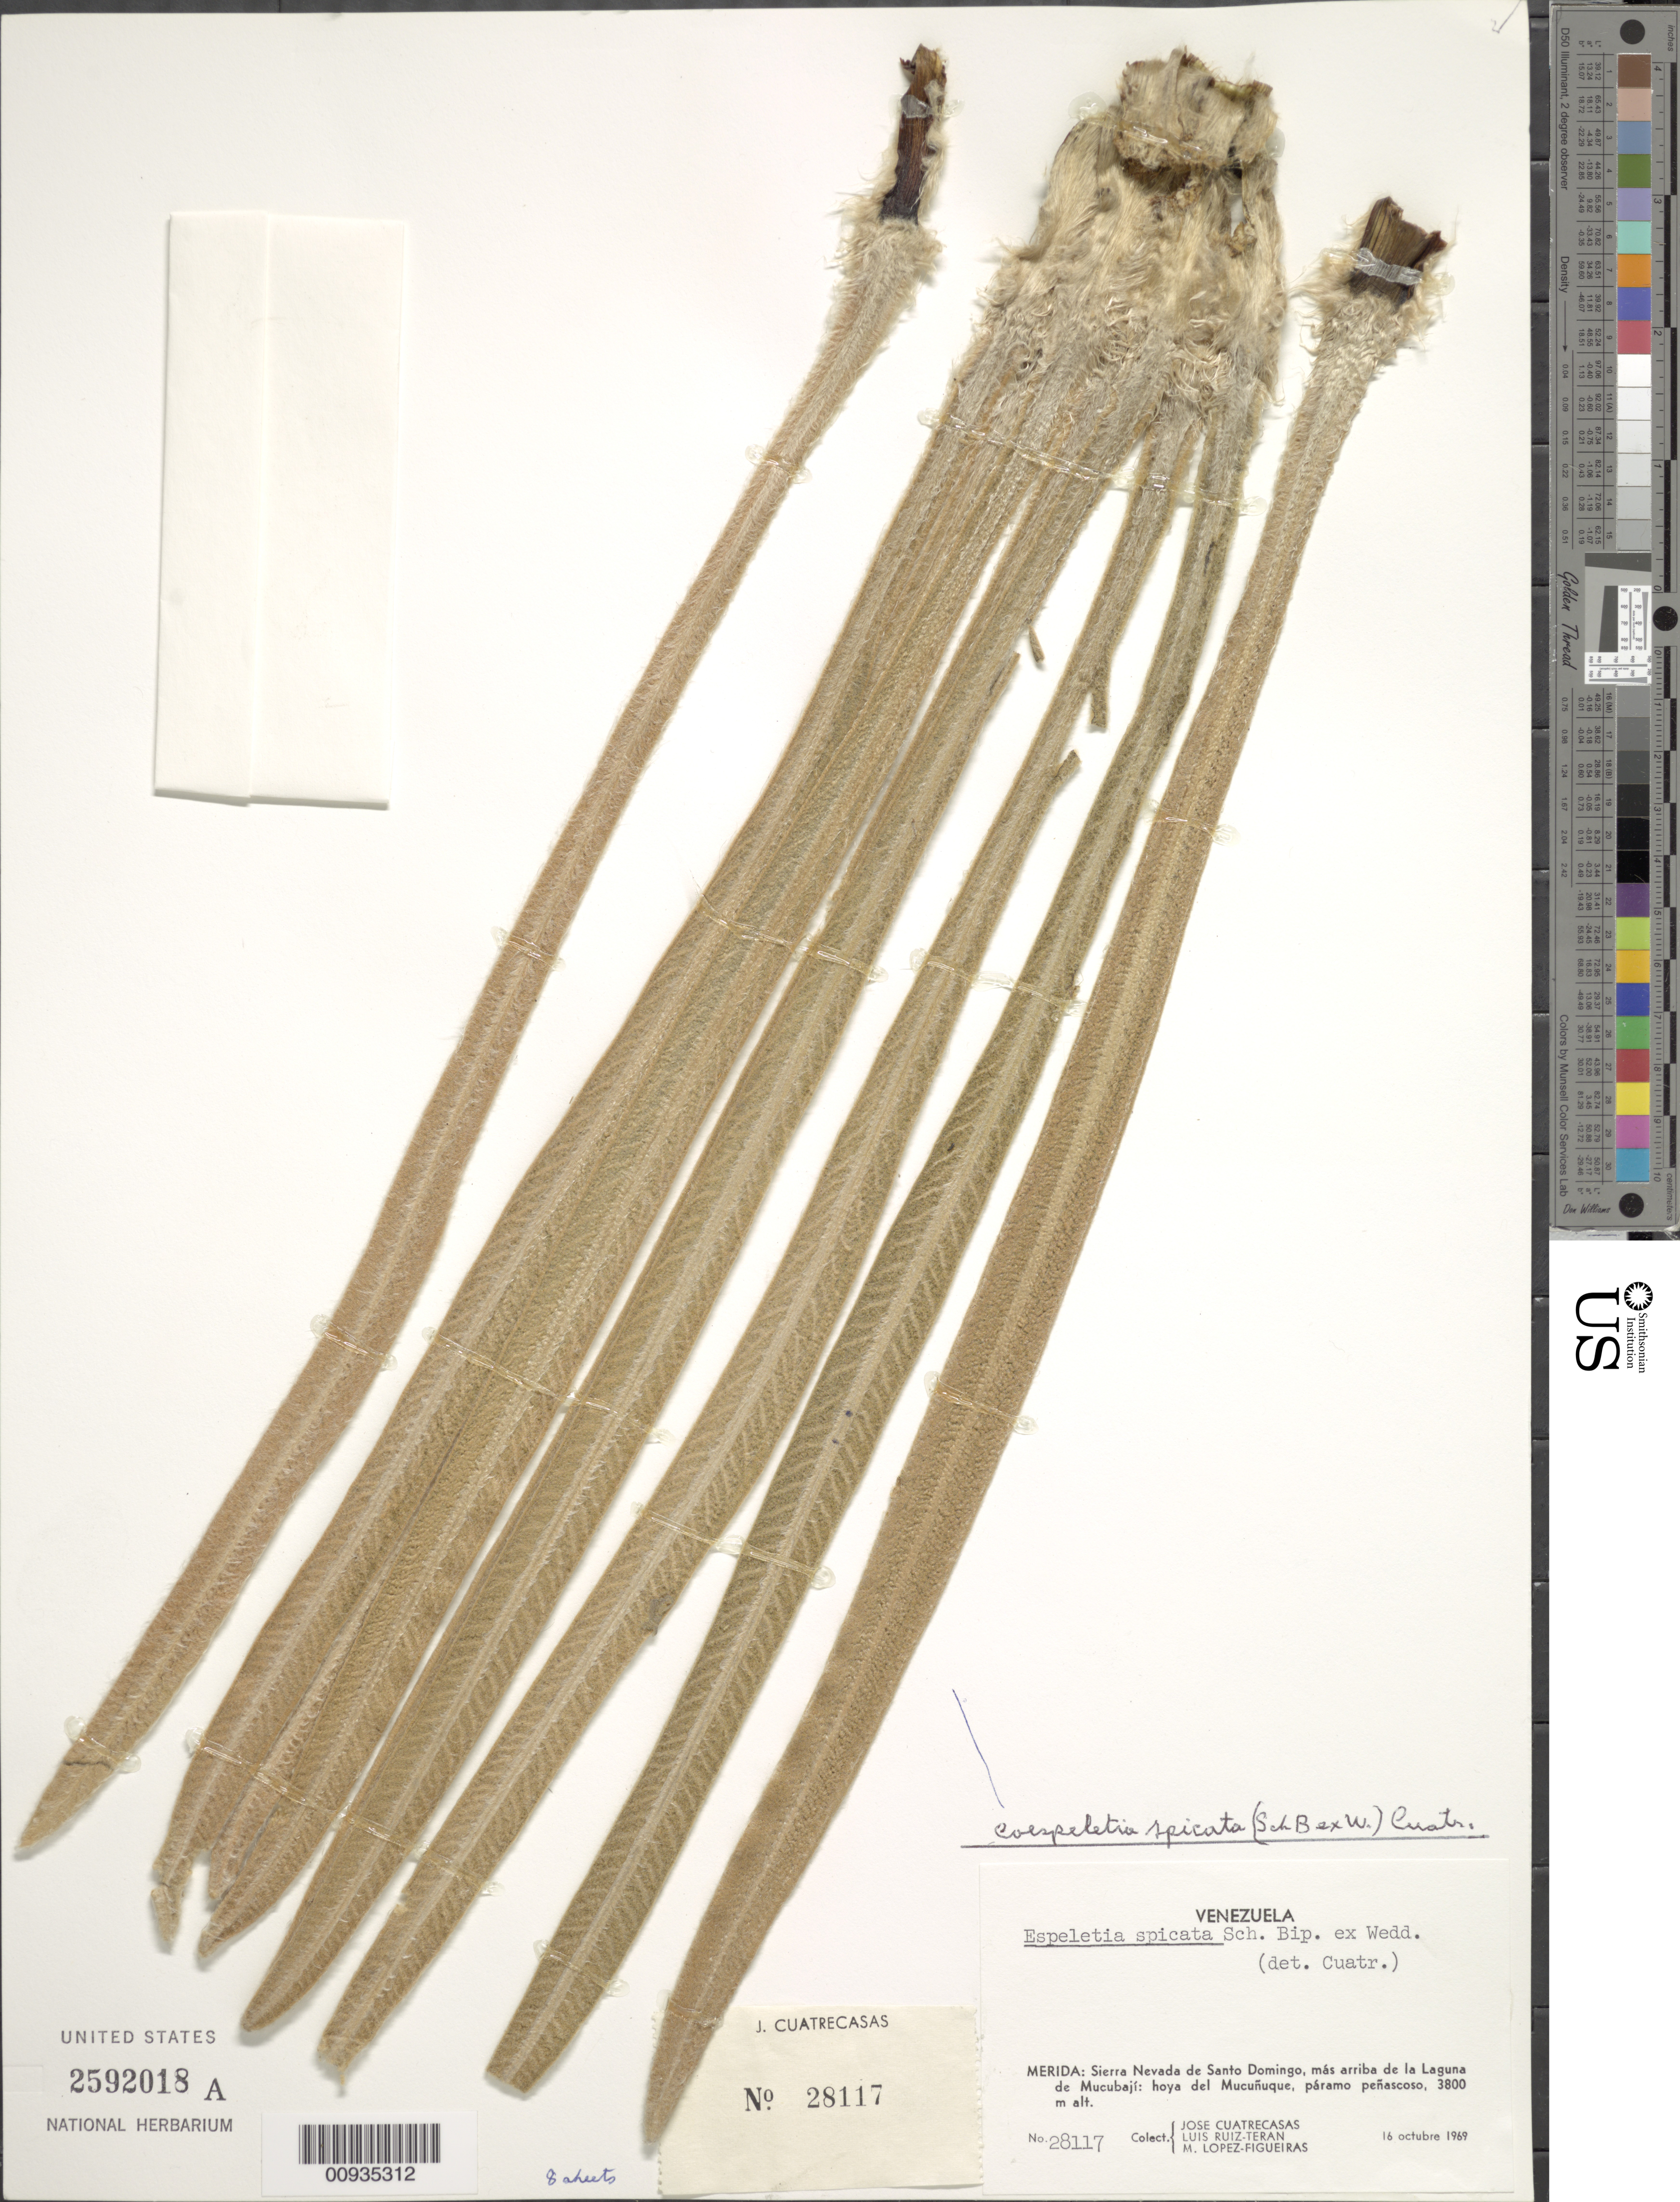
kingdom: Plantae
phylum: Tracheophyta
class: Magnoliopsida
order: Asterales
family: Asteraceae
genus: Coespeletia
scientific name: Coespeletia spicata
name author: (Sch. Bip. ex Wedd.) Cuatrec.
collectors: J. Cuatrecasas, L. Teran & M. López Figueiras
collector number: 28117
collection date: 1969-10-16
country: Venezuela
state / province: Mérida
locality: Sierra Nevada de Santo Domingo, mas arriba de la Laguna de Mucubaji: hoya del Mucunuque, paramo penascoso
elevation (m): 3800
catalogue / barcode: US 2592018A